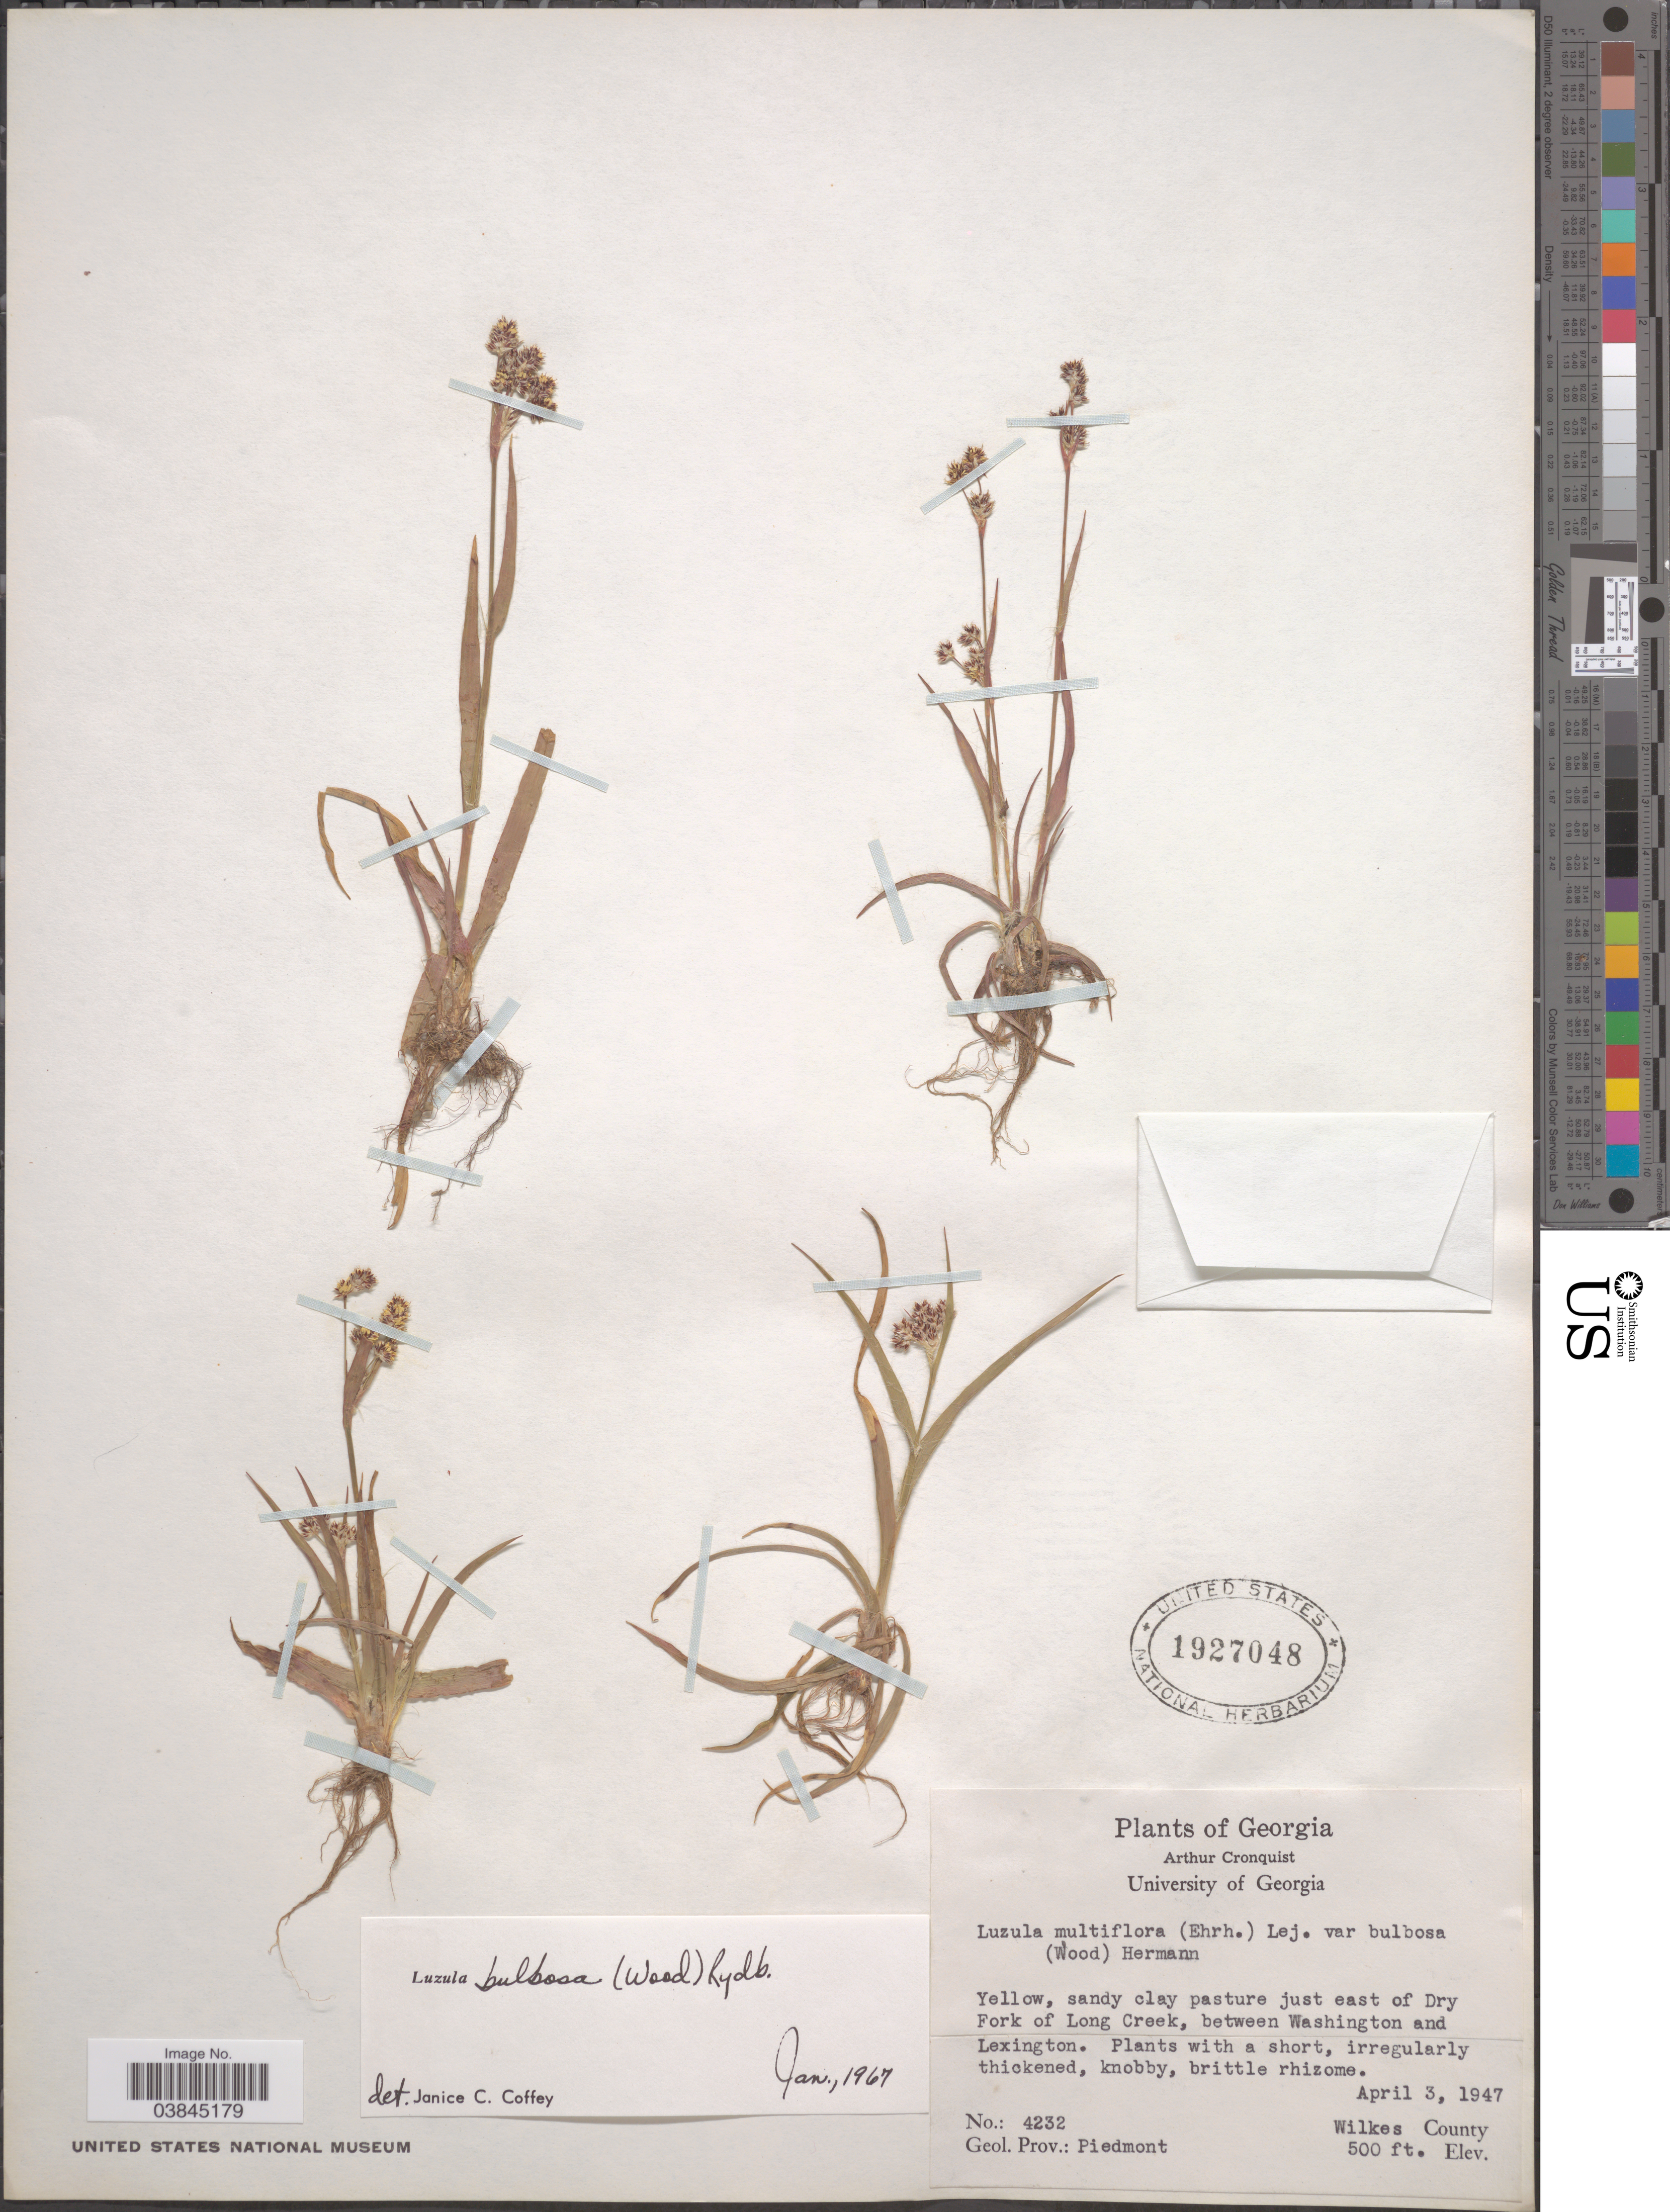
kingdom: Plantae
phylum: Tracheophyta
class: Liliopsida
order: Poales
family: Juncaceae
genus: Luzula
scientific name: Luzula bulbosa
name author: (Alph. Wood) Smyth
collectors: A. J. Cronquist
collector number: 4232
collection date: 1947-04-03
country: United States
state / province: Georgia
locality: East of Dry Fork of Long Creek, between Washington and Lexington. Wilkes County. Geol. Prov.: Piedmont.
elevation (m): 152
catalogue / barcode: US 1927048